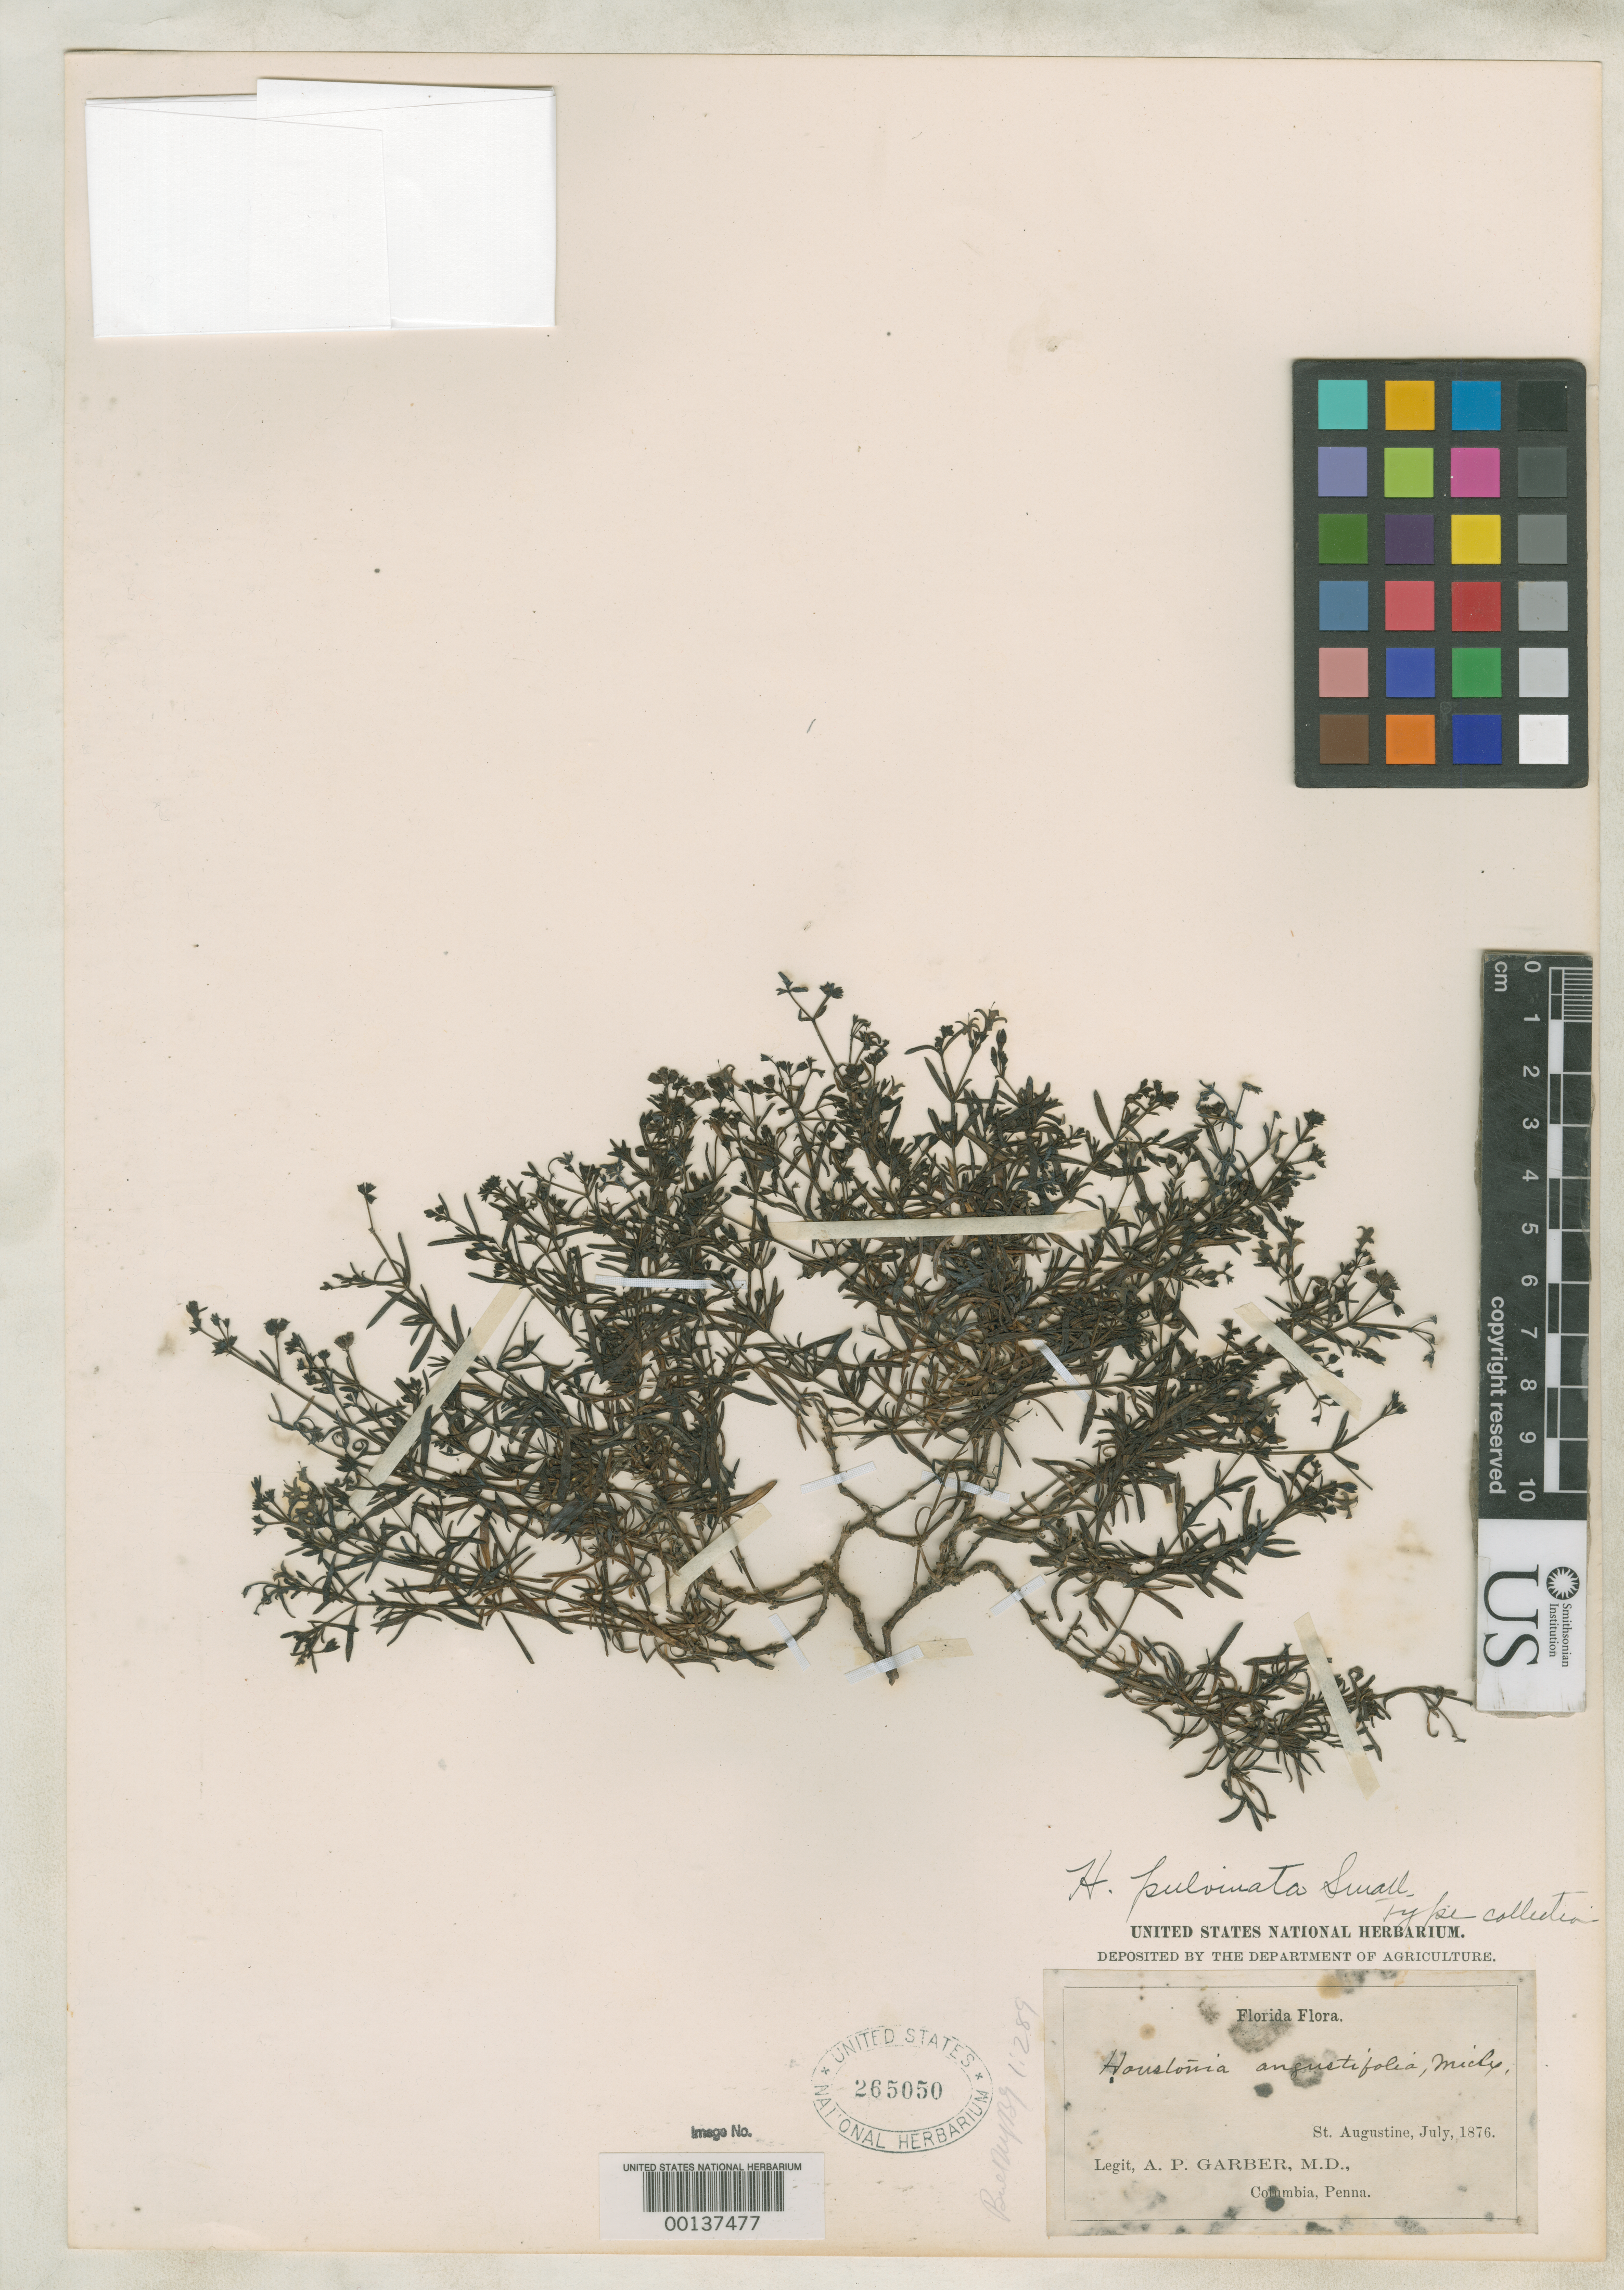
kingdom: Plantae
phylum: Tracheophyta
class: Magnoliopsida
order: Gentianales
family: Rubiaceae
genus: Houstonia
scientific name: Houstonia pulvinata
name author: Small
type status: Type Collection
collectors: A. P. Garber & M. Reynolds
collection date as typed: Jul 1876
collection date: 1876-07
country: United States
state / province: Florida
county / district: St. Johns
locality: St. Augustine.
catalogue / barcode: US 265050